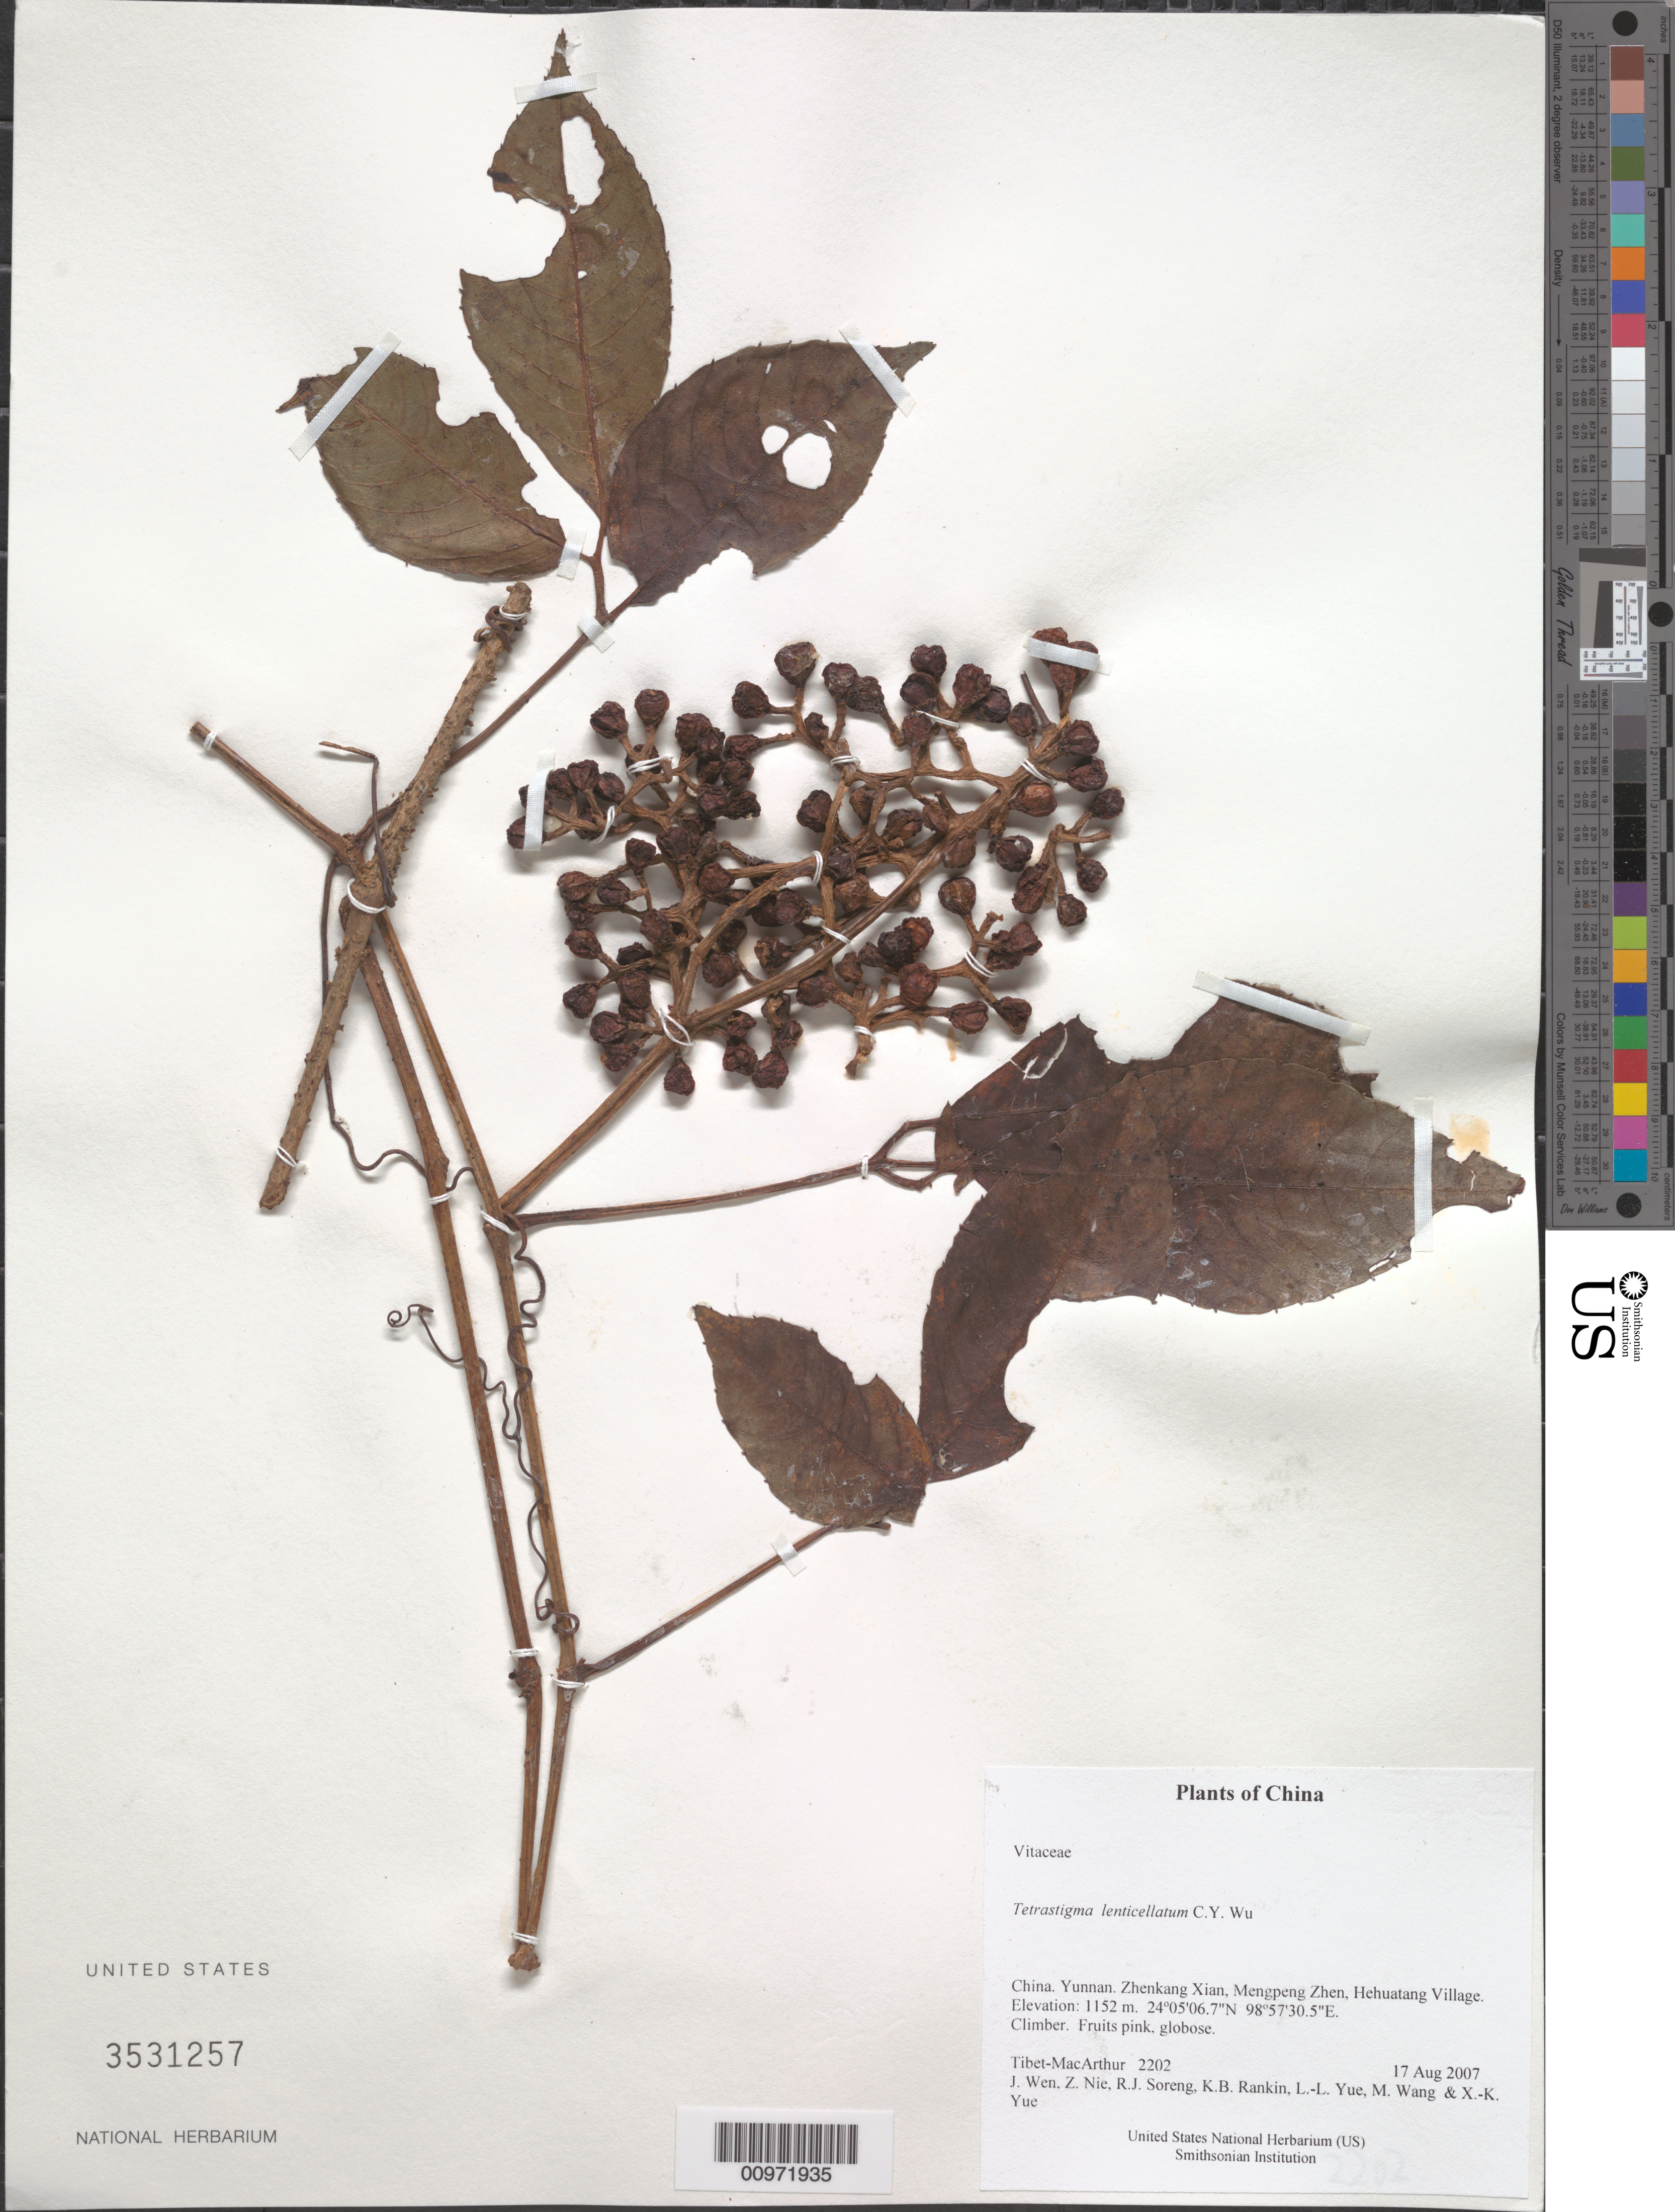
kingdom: Plantae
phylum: Tracheophyta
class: Magnoliopsida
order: Vitales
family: Vitaceae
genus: Tetrastigma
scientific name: Tetrastigma lenticellatum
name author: C.Y. Wu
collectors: Tibet-MacArthur, J. Wen, Z. Nie, R. J. Soreng, K. Rankin, L. Yue, M. Wang & X. Yue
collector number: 2202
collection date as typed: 17 Aug 2007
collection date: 2007-08-17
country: China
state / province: Yunnan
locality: Zhenkang Xian, Mengpeng Zhen, Hehuatang Village.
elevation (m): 1152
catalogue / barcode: US 3531257